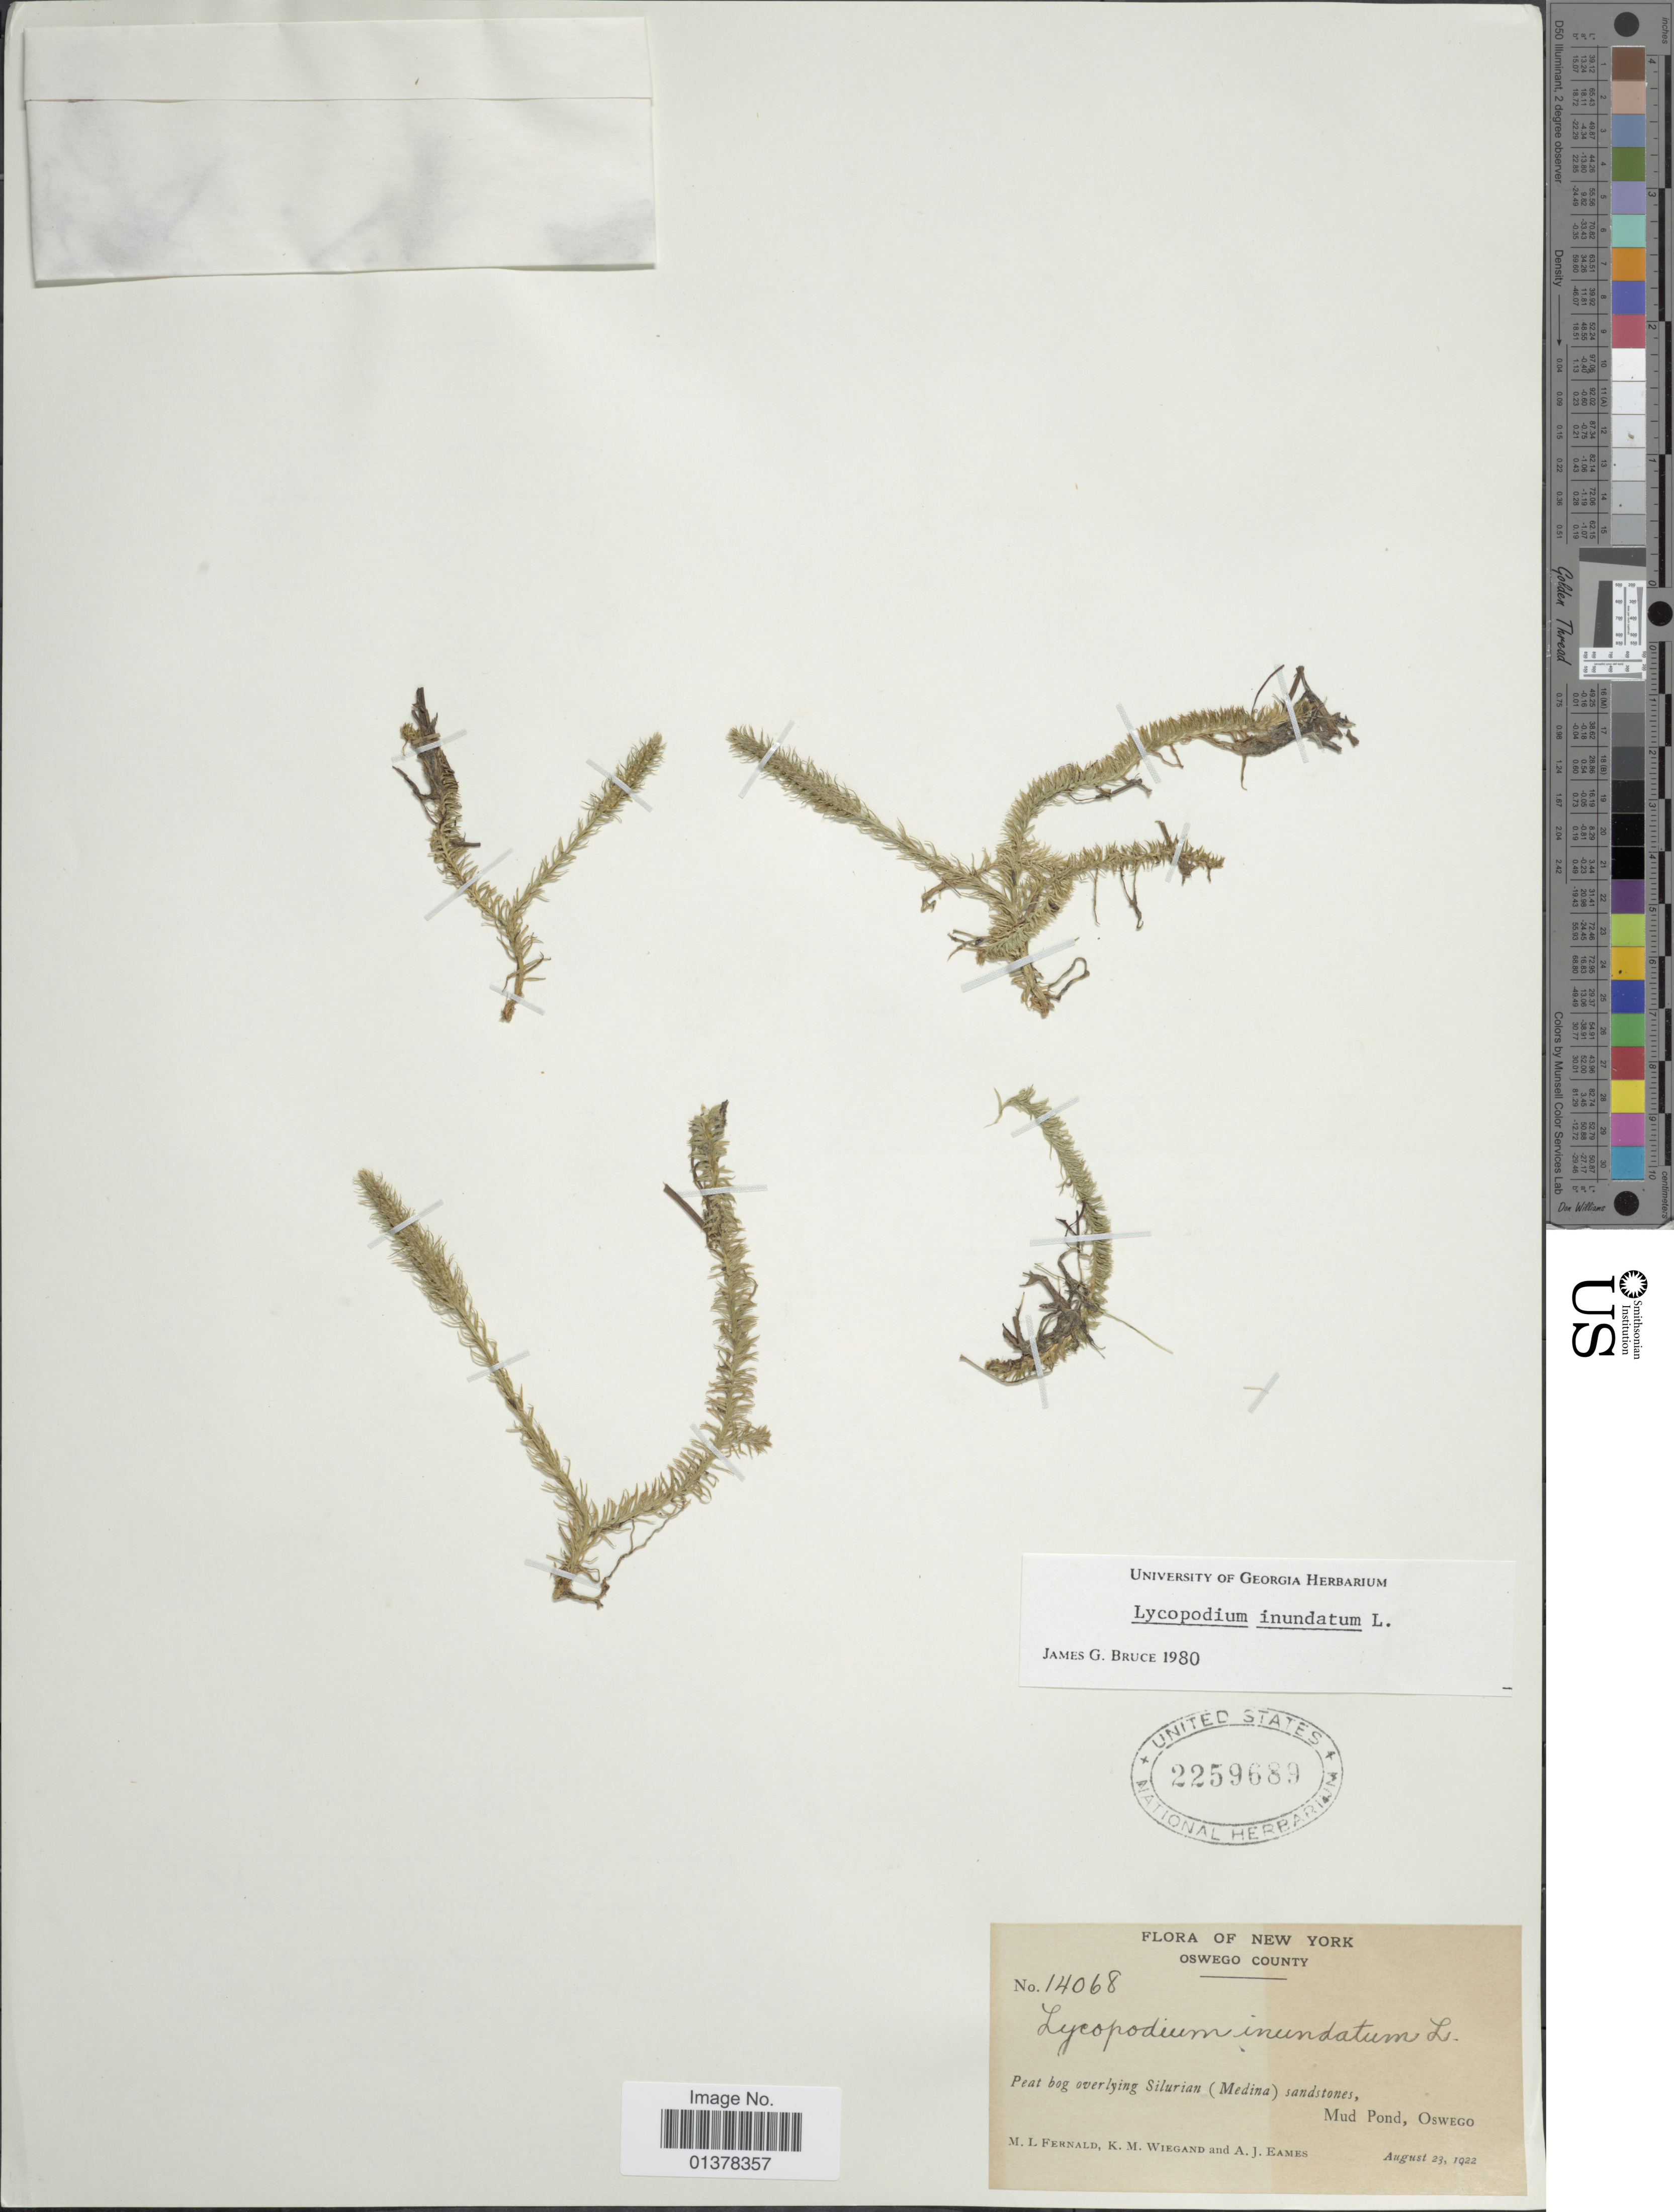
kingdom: Plantae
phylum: Tracheophyta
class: Lycopodiopsida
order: Lycopodiales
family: Lycopodiaceae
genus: Lycopodiella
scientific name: Lycopodiella inundata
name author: (L.) Holub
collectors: M. L. Fernald, K. M. Wiegand & A. J. Eames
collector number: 14068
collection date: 1922-08-23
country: United States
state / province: New York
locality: Oswego County, peat bog overlying Silurian(Medina) sandstone, Mud Pond, Oswego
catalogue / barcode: US 2259689